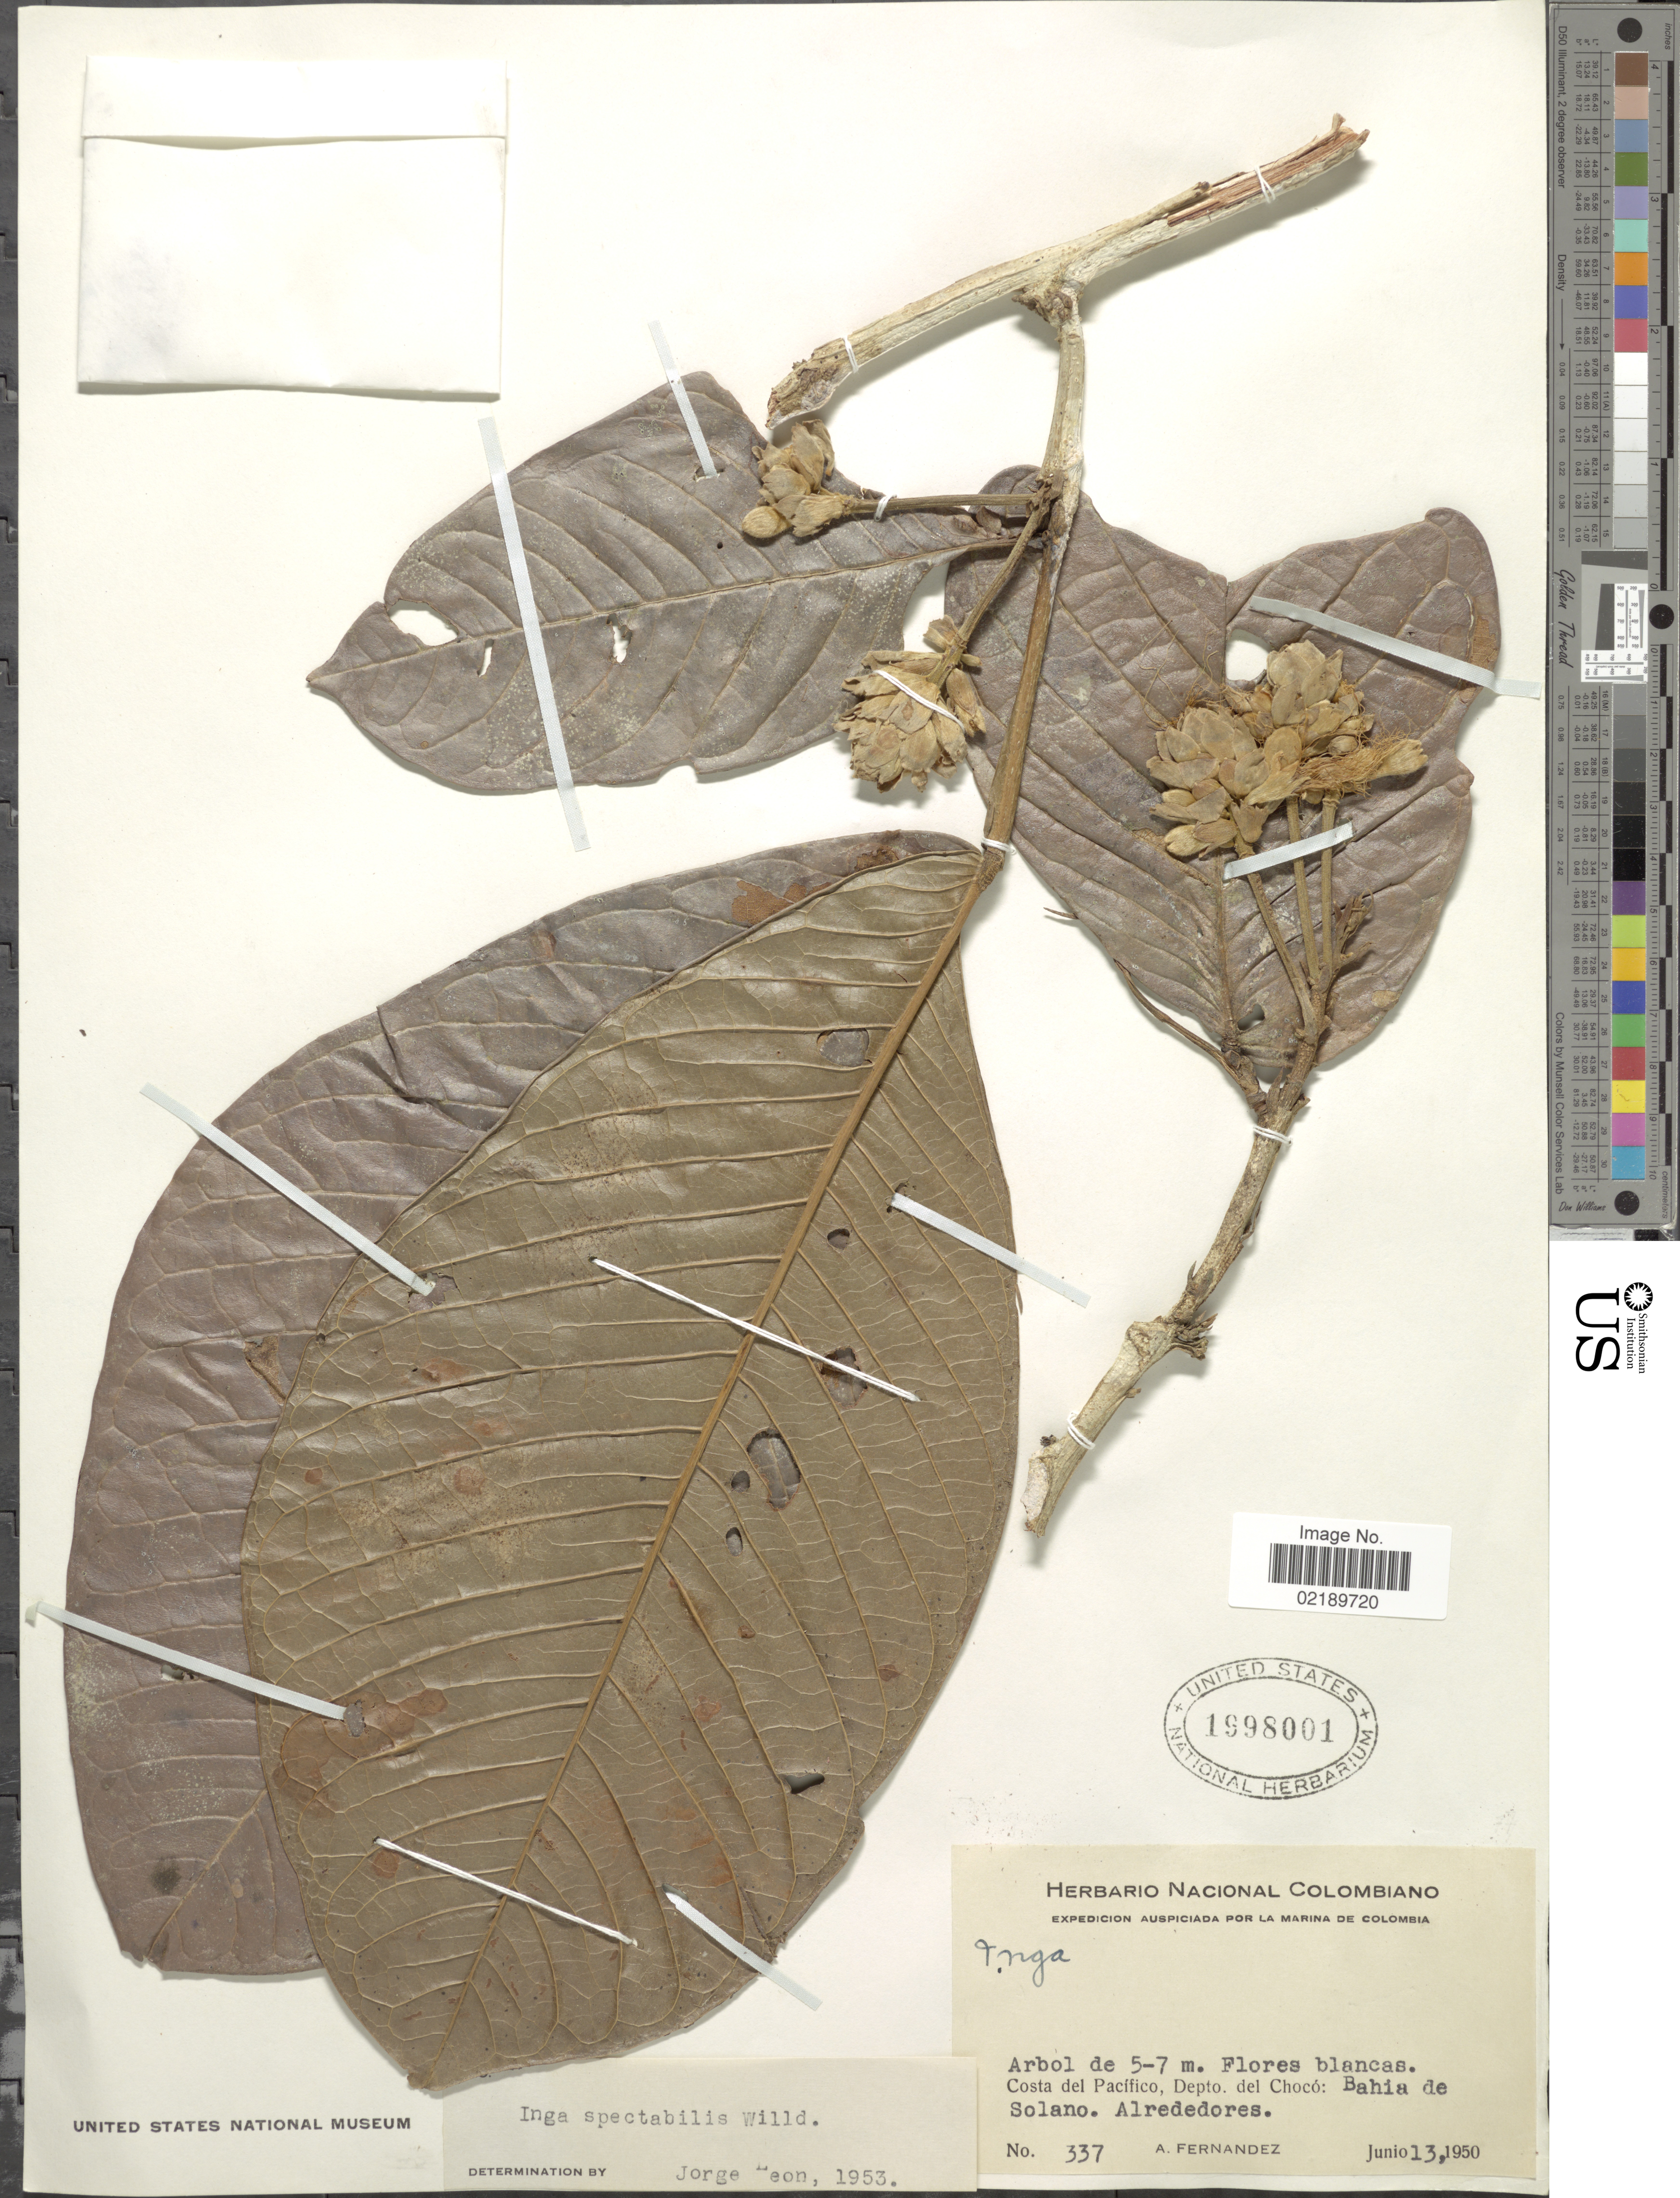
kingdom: Plantae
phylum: Tracheophyta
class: Magnoliopsida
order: Fabales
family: Fabaceae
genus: Inga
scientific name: Inga spectabilis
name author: (Vahl) Willd.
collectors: A. Fernandez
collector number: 337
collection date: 1950-06-13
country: Colombia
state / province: Chocó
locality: Costa del Pacífico, Depto. del Chocó: Bahia de Solano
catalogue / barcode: US 1998001